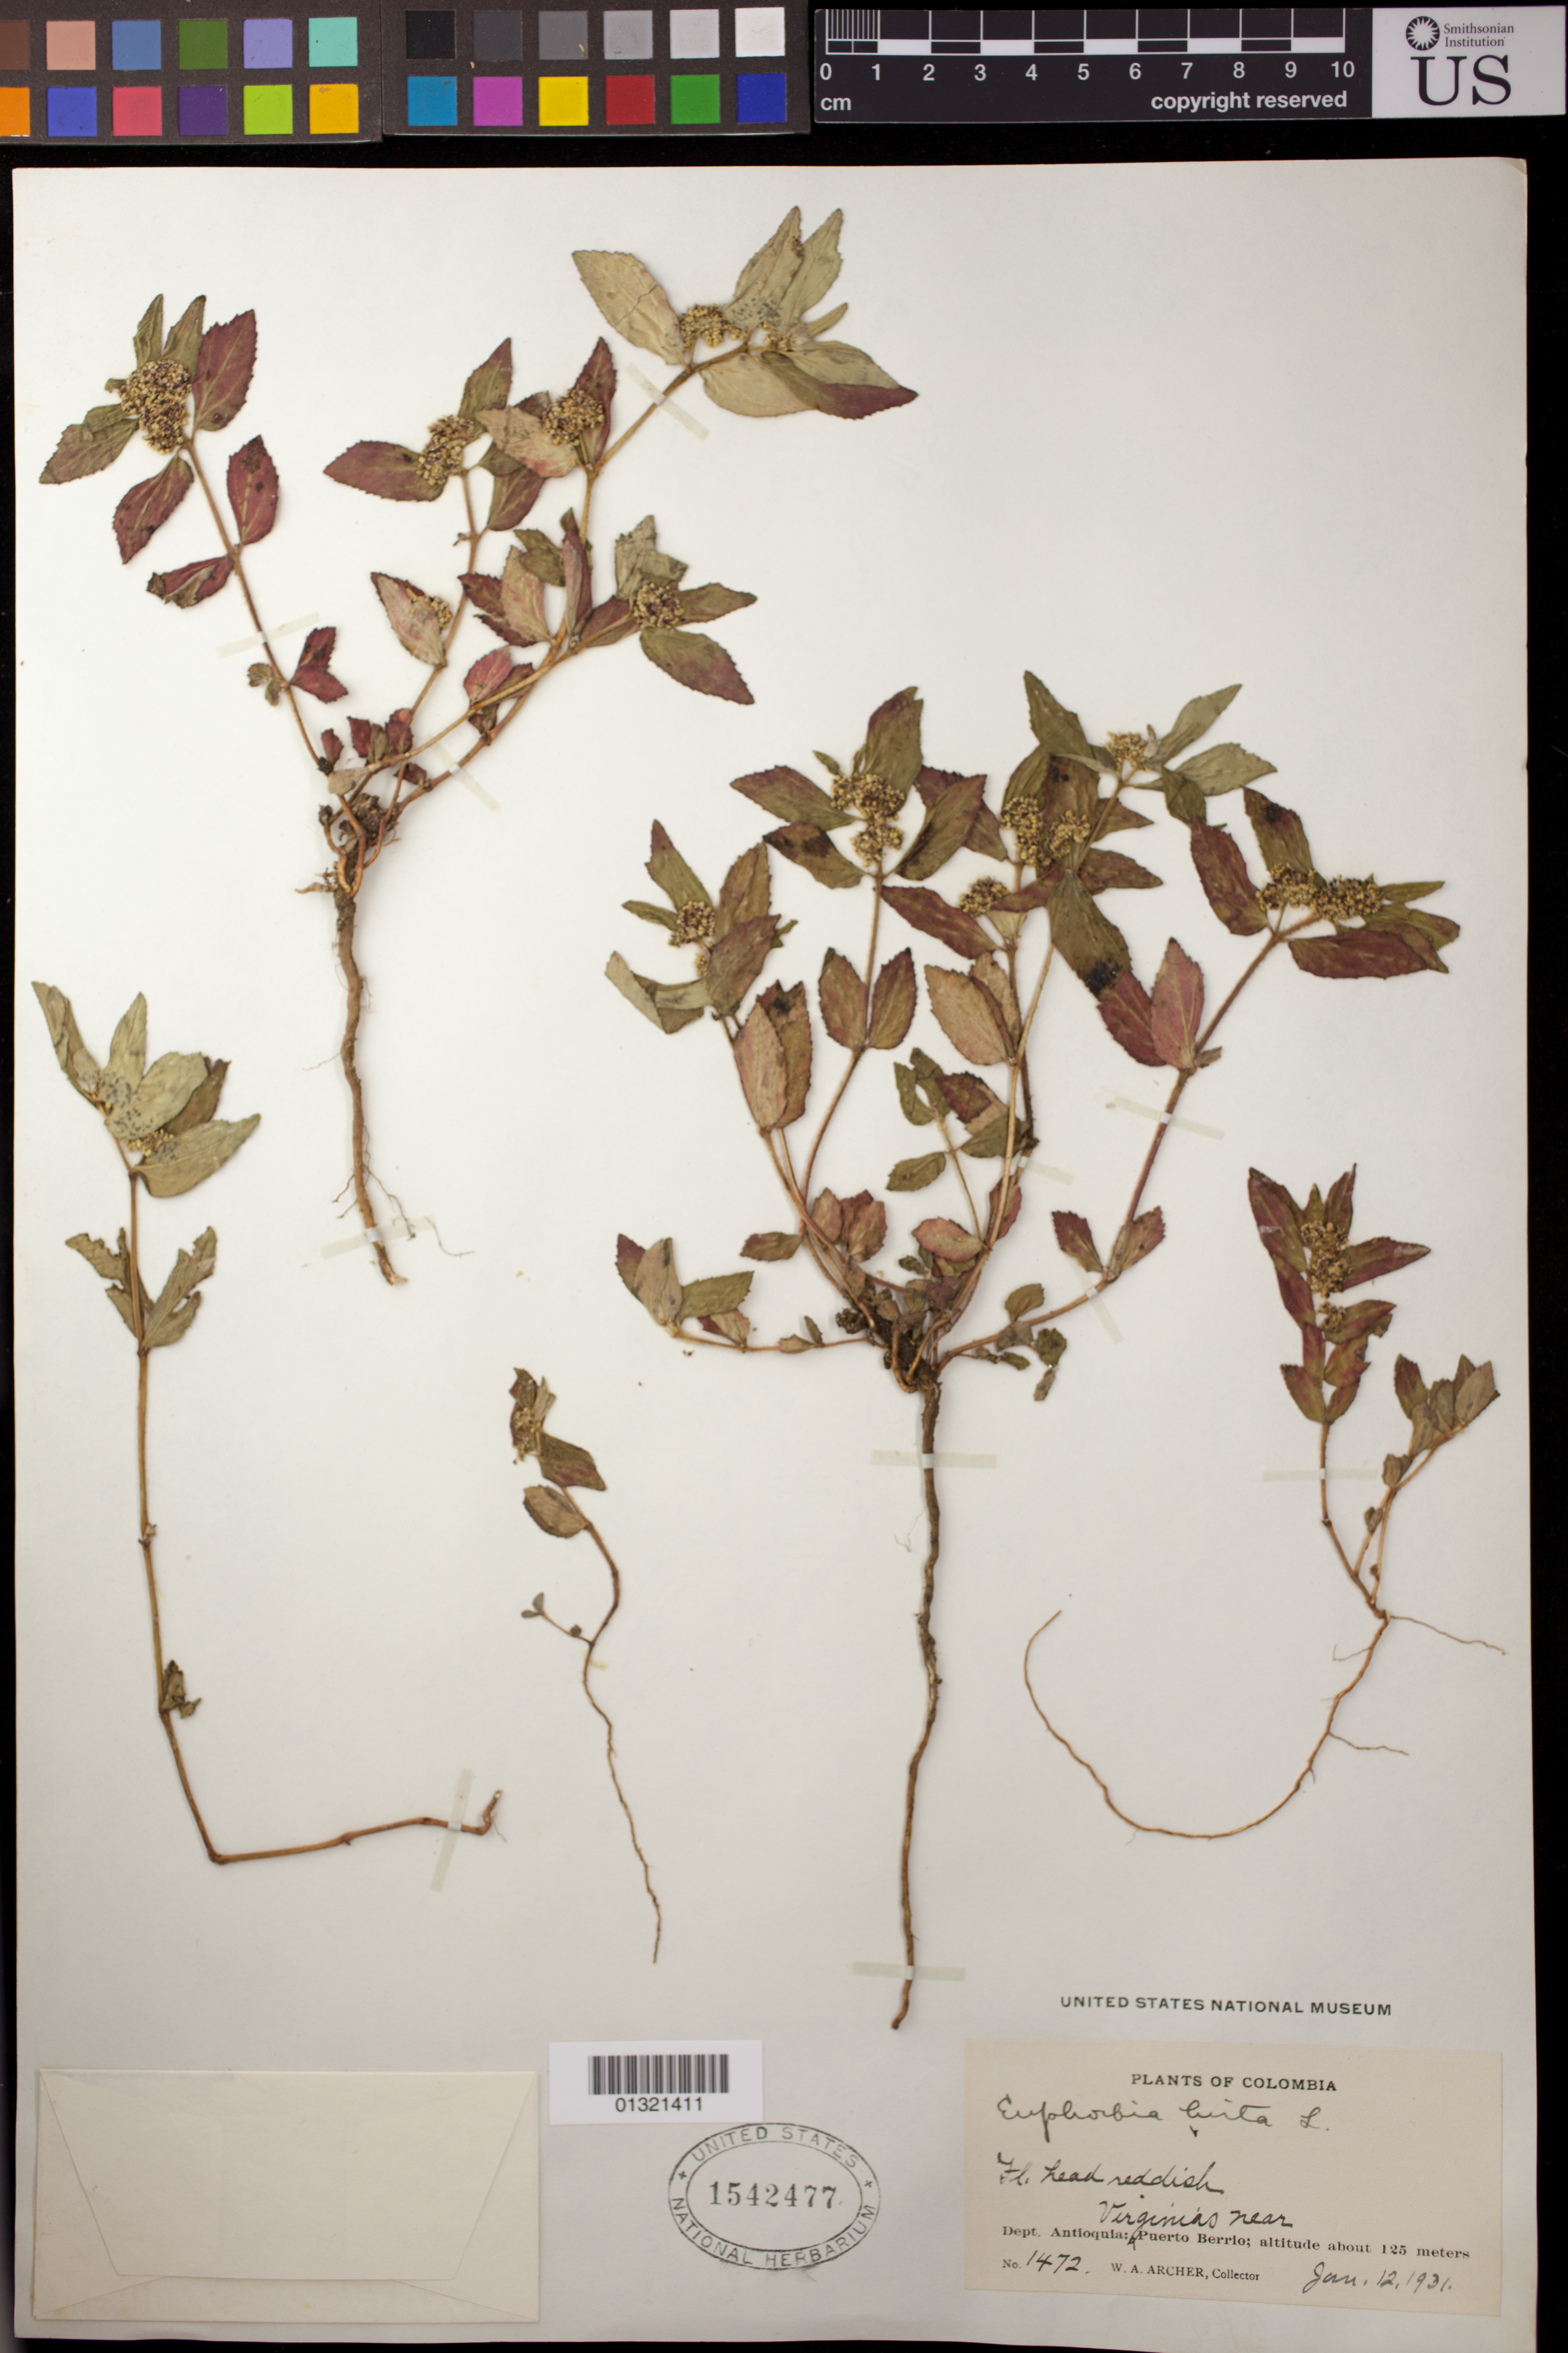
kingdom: Plantae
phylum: Tracheophyta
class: Magnoliopsida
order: Malpighiales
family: Euphorbiaceae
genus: Euphorbia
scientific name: Euphorbia hirta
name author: L.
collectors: W. A. Archer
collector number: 1472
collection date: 1931-01-12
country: Colombia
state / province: Antioquia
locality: Virginias near Puerto Berrio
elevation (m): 125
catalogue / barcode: US 1542477